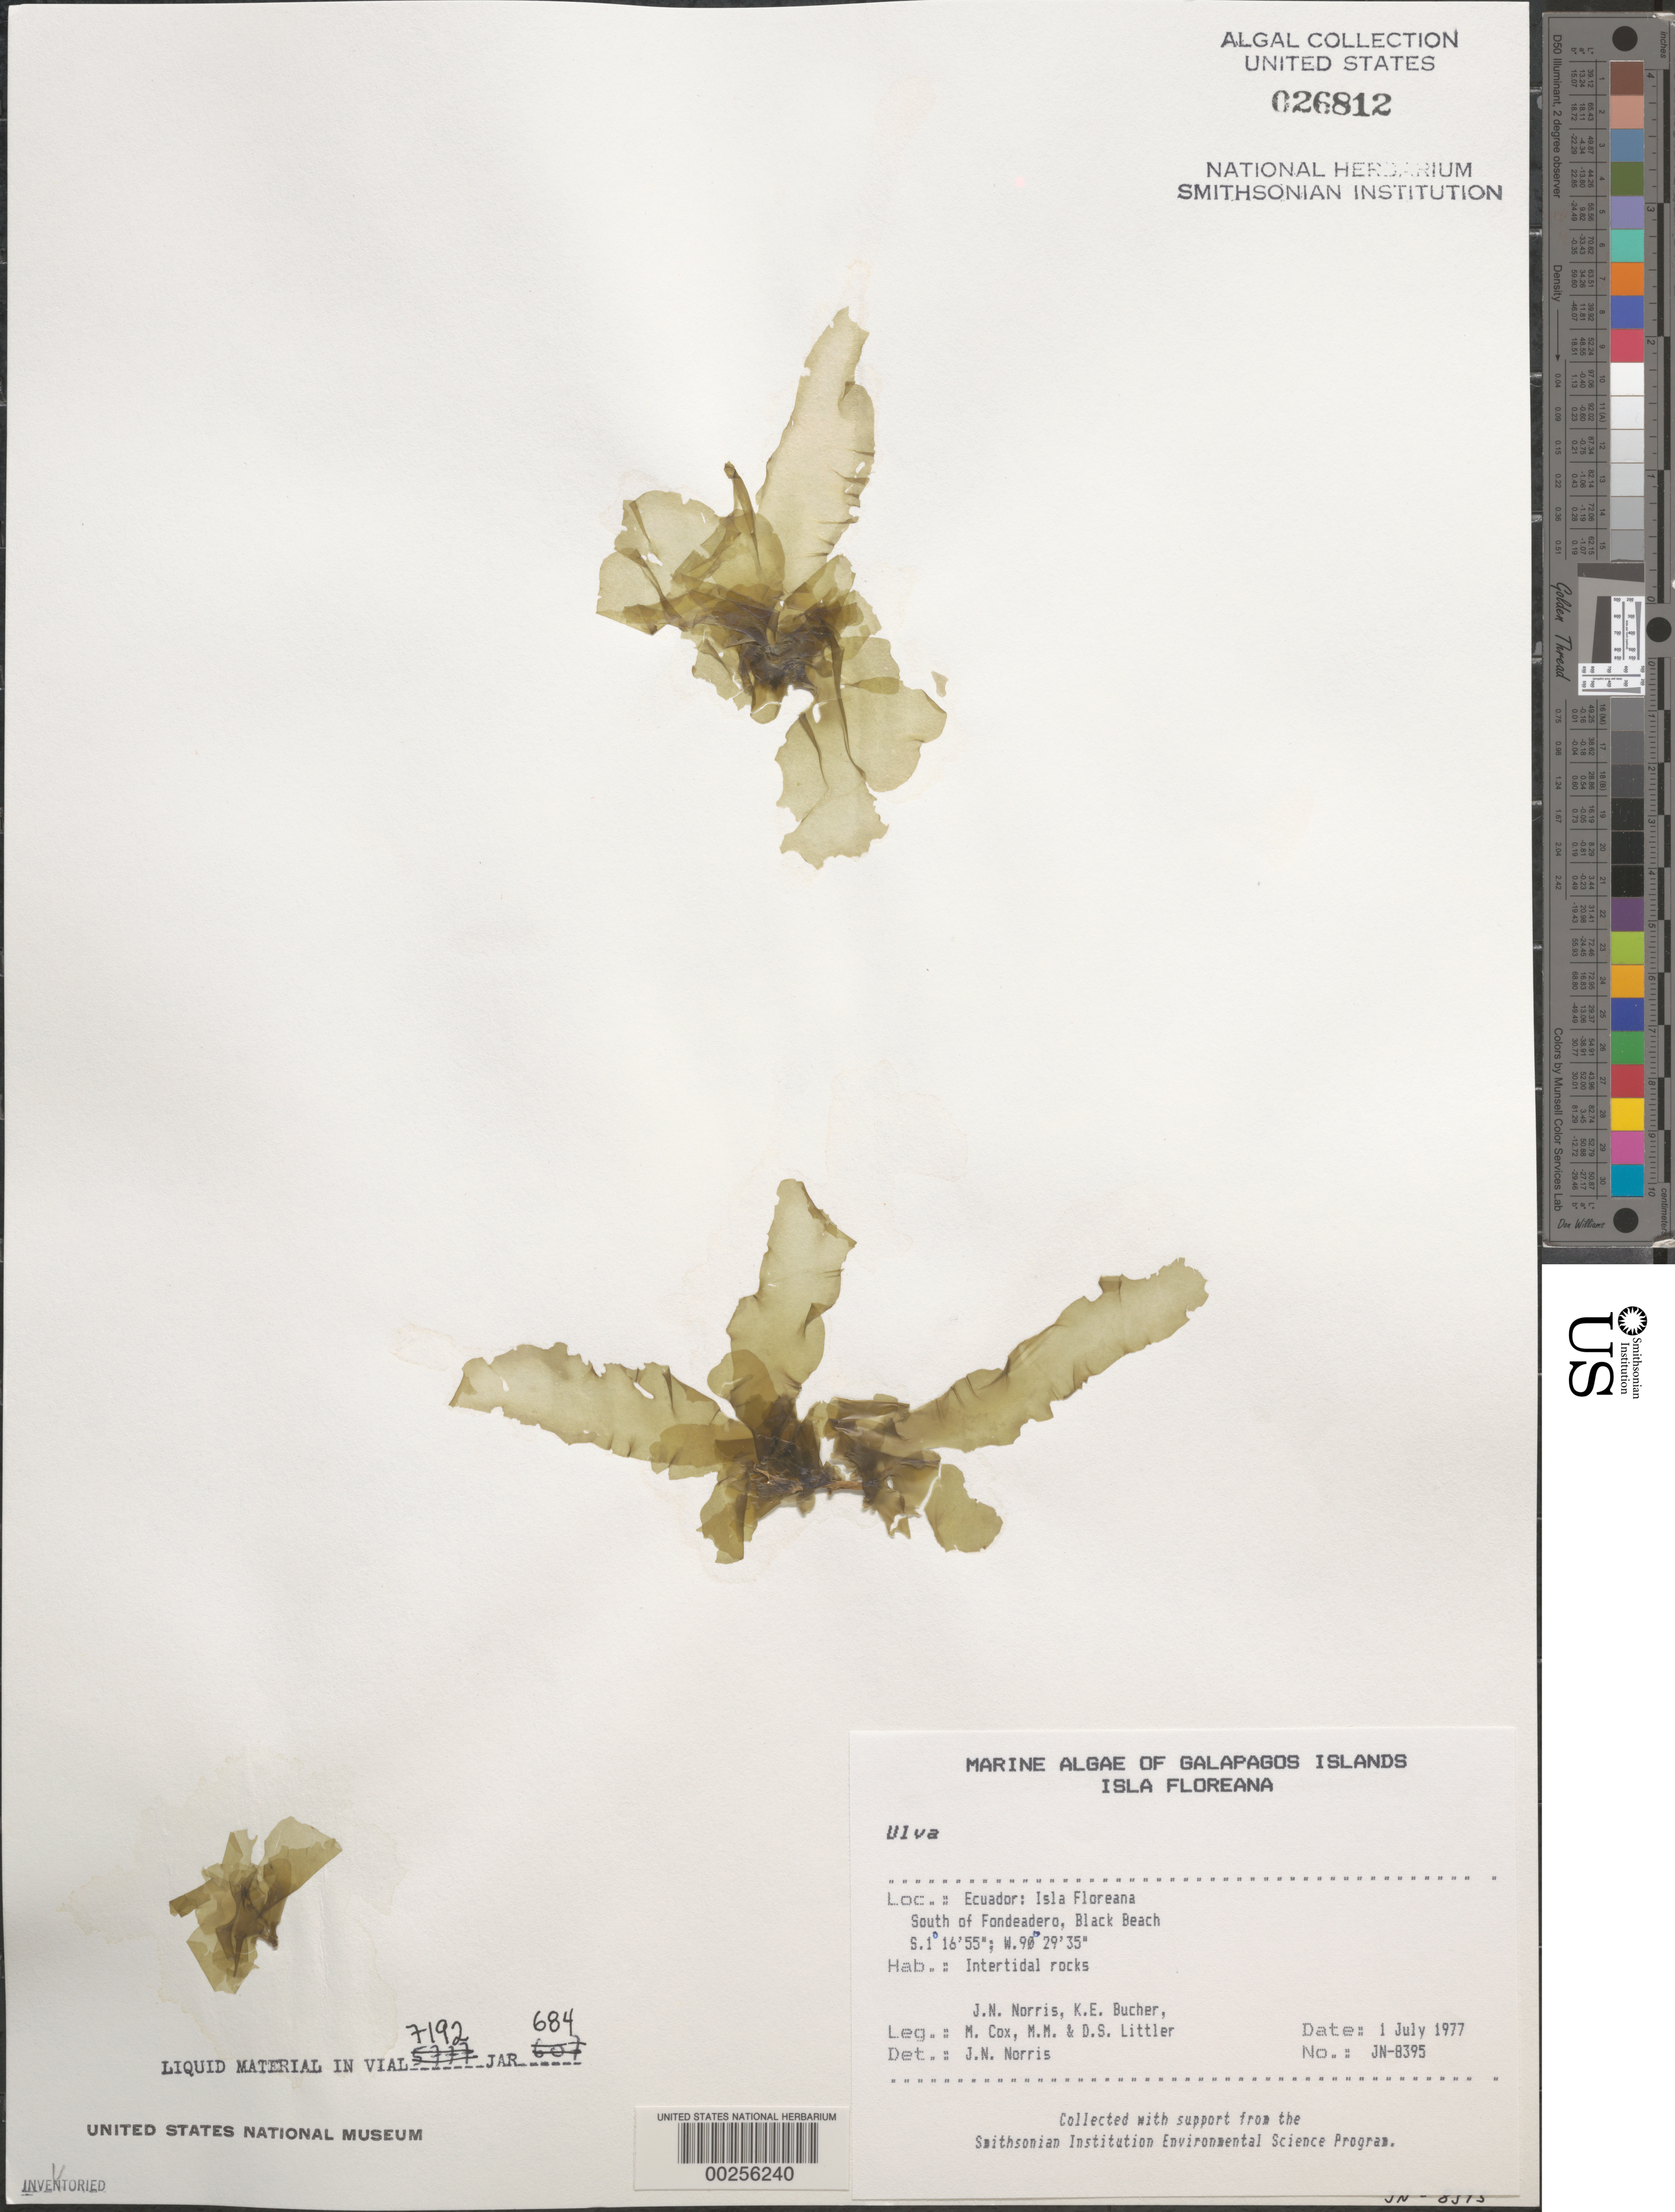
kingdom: Plantae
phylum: Chlorophyta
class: Ulvophyceae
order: Ulvales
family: Ulvaceae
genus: Ulva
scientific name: Ulva sp.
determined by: Norris, James N.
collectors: J. N. Norris, K. E. Bucher, M. Cox, M. M. Littler & D. S. Littler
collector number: JN-8395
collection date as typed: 01 Jul 1977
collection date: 1977-07-01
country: Ecuador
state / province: Colón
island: Floreana [Charles, Santa Maria]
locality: Black Beach south of Fondeadero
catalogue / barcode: US 26812